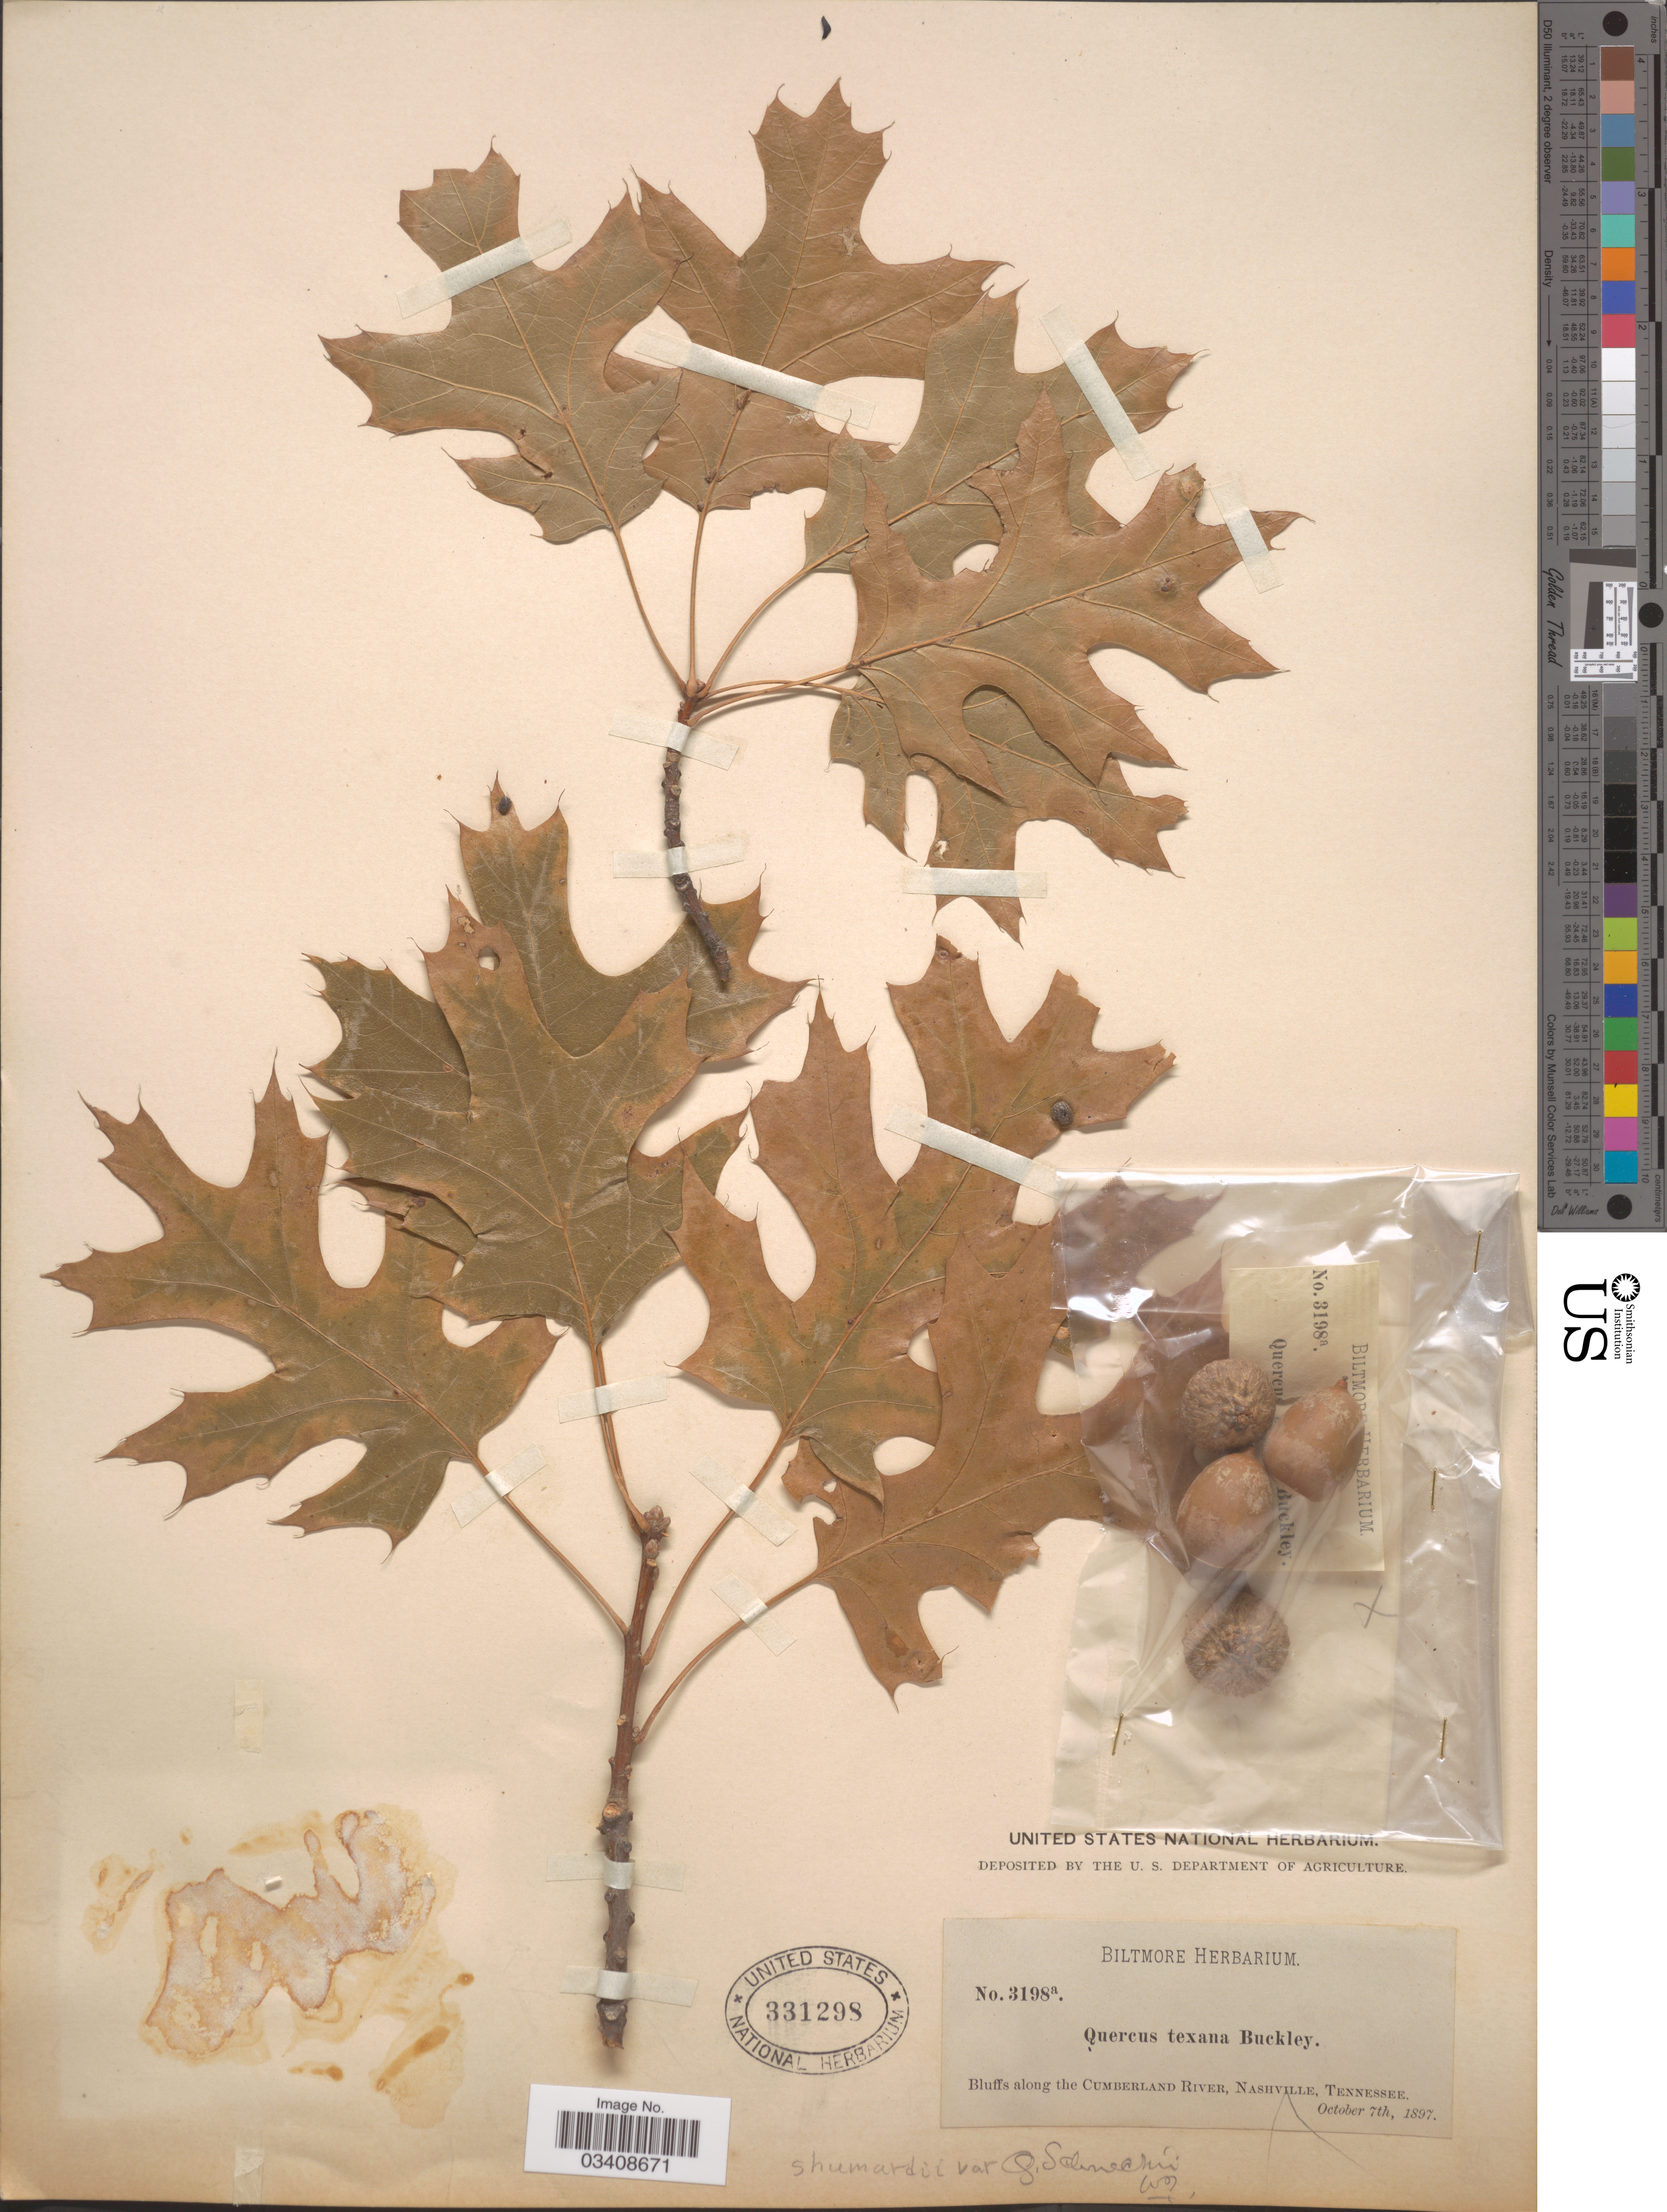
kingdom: Plantae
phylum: Tracheophyta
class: Magnoliopsida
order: Fagales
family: Fagaceae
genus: Quercus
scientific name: Quercus shumardii var. schneckii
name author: (Britton) Sarg.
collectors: ex herb. Biltmore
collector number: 3198a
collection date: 1897-10-07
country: United States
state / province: Tennessee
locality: Bluffs along the Cumberland River, Nashville.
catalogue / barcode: US 331298